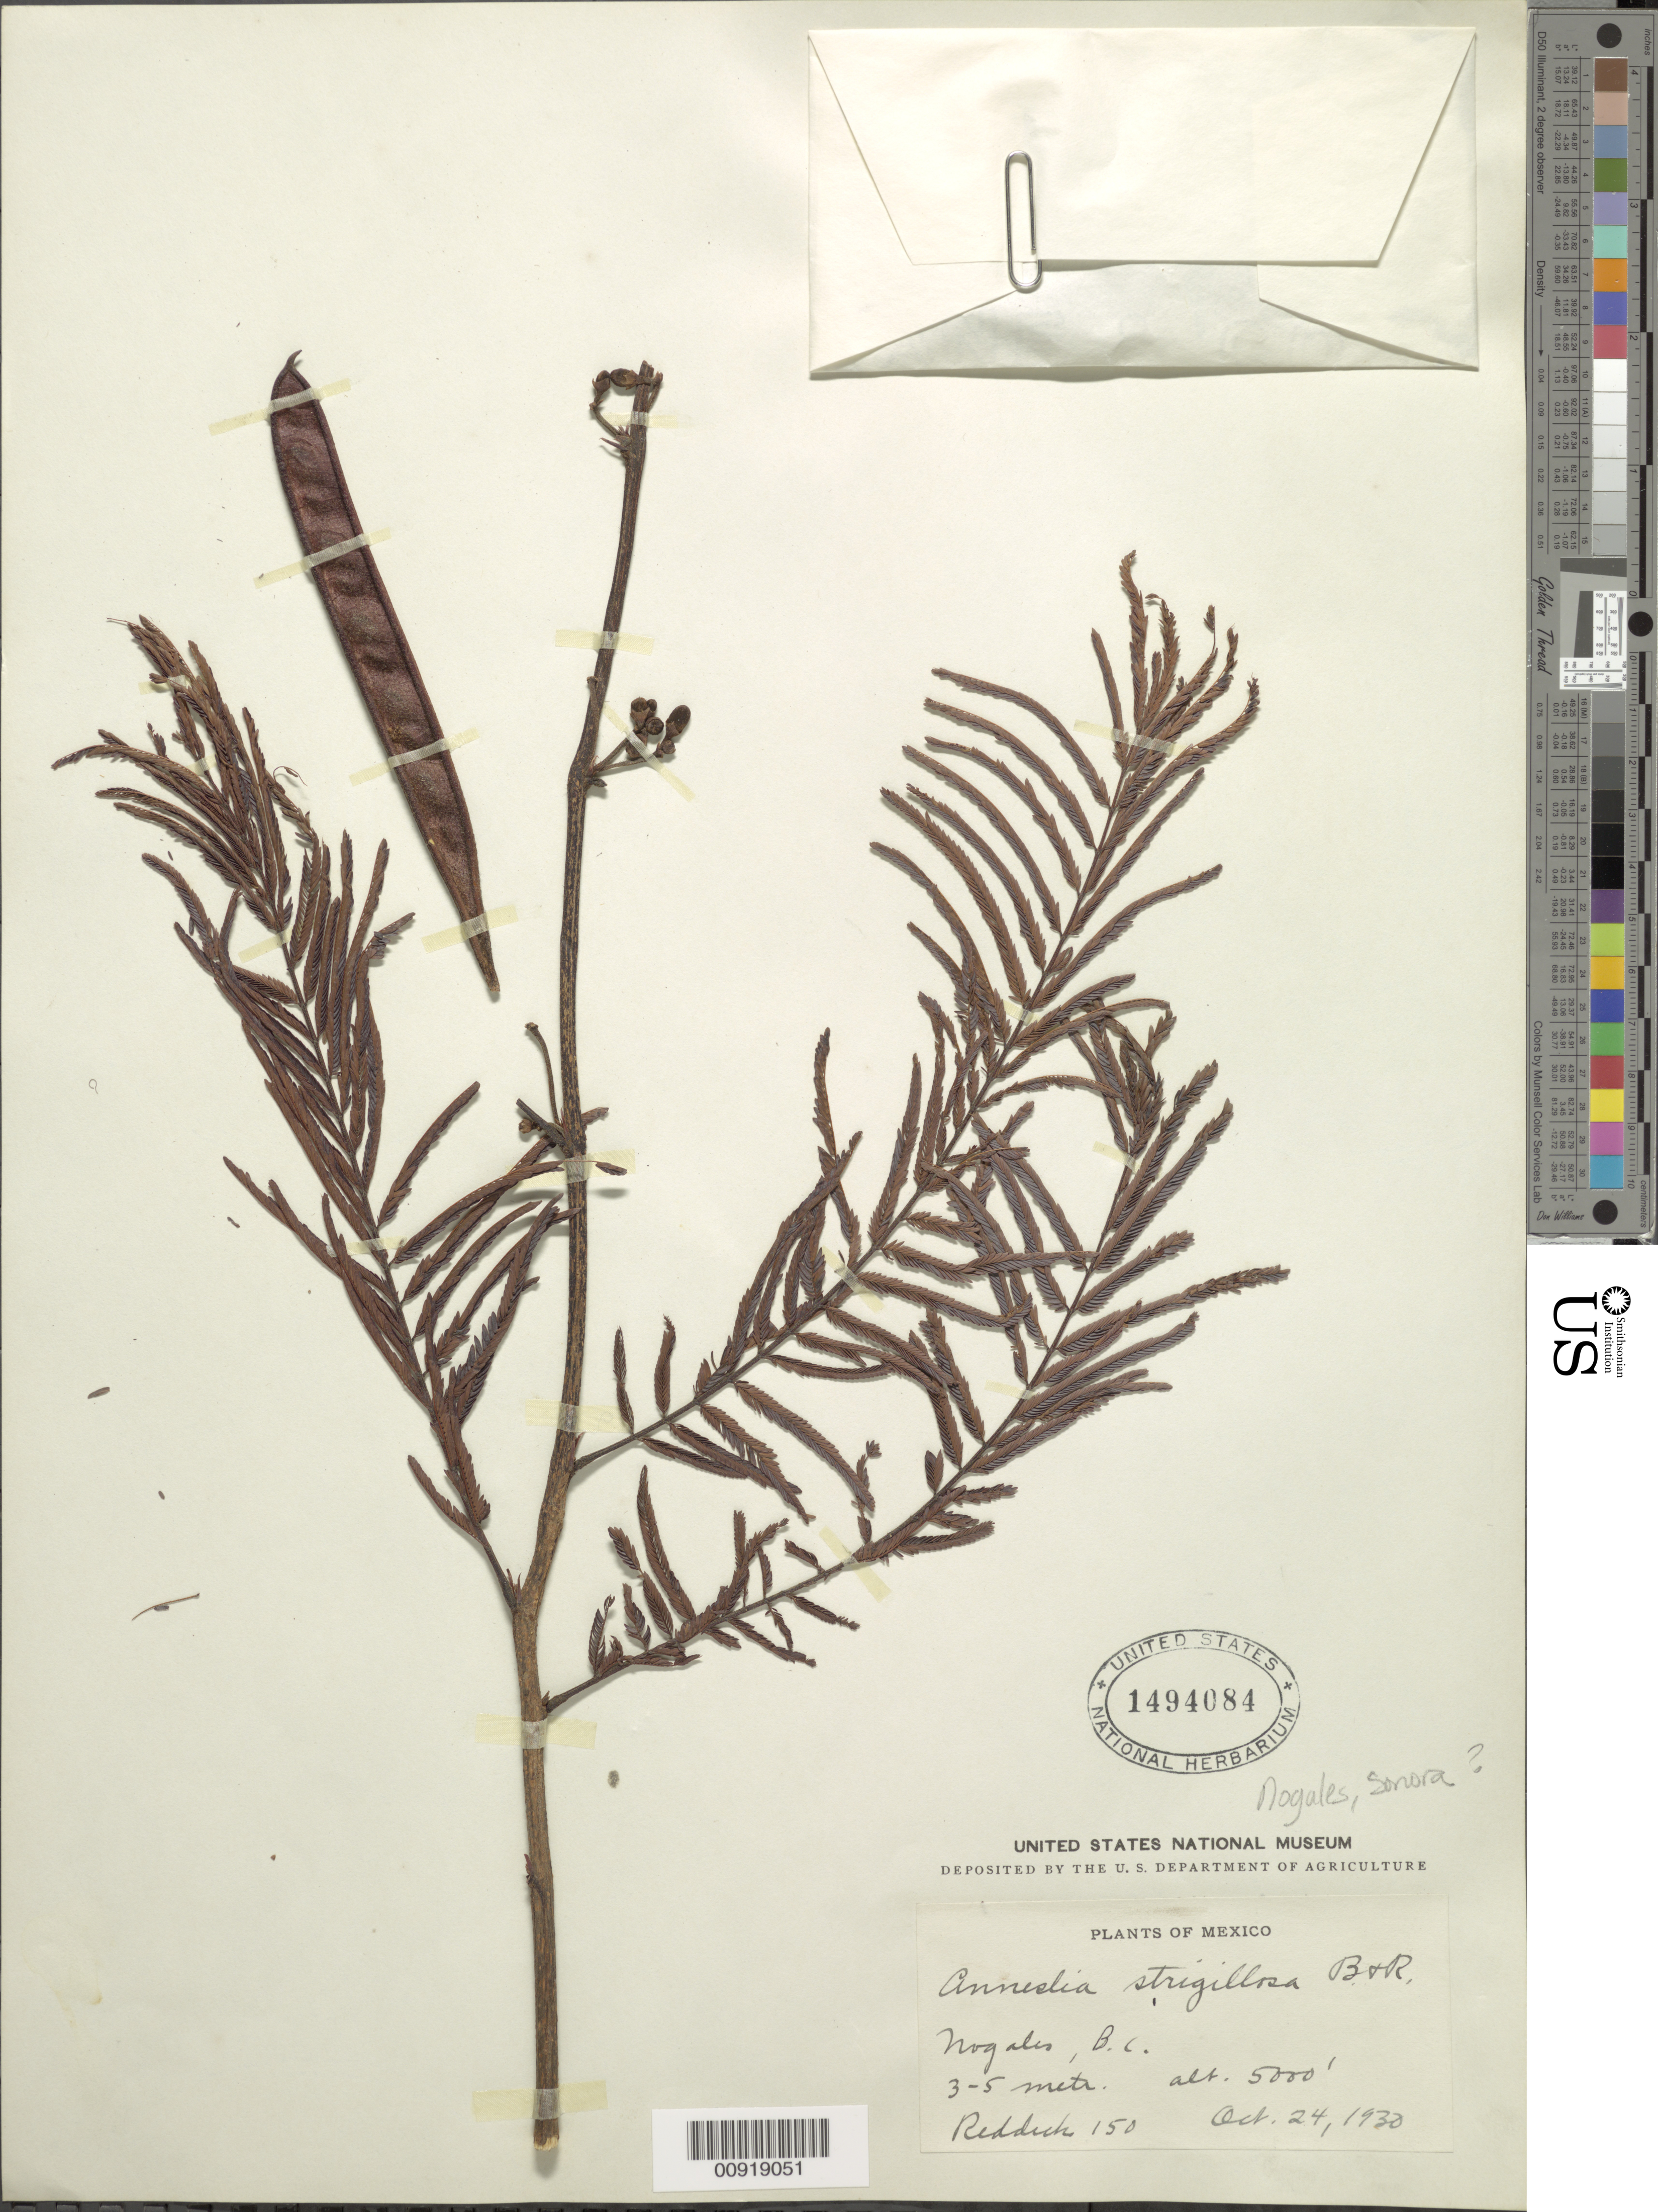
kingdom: Plantae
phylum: Tracheophyta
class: Magnoliopsida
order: Fabales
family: Fabaceae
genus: Calliandra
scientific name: Calliandra strigillosa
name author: (Britton & Rose) Standl. ex Leavenw.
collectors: Reddick, D.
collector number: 150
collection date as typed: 24 Oct 1930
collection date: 1930-10-24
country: Mexico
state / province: Baja California Sur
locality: Nogales, B.C.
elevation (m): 1524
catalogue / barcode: US 1494084